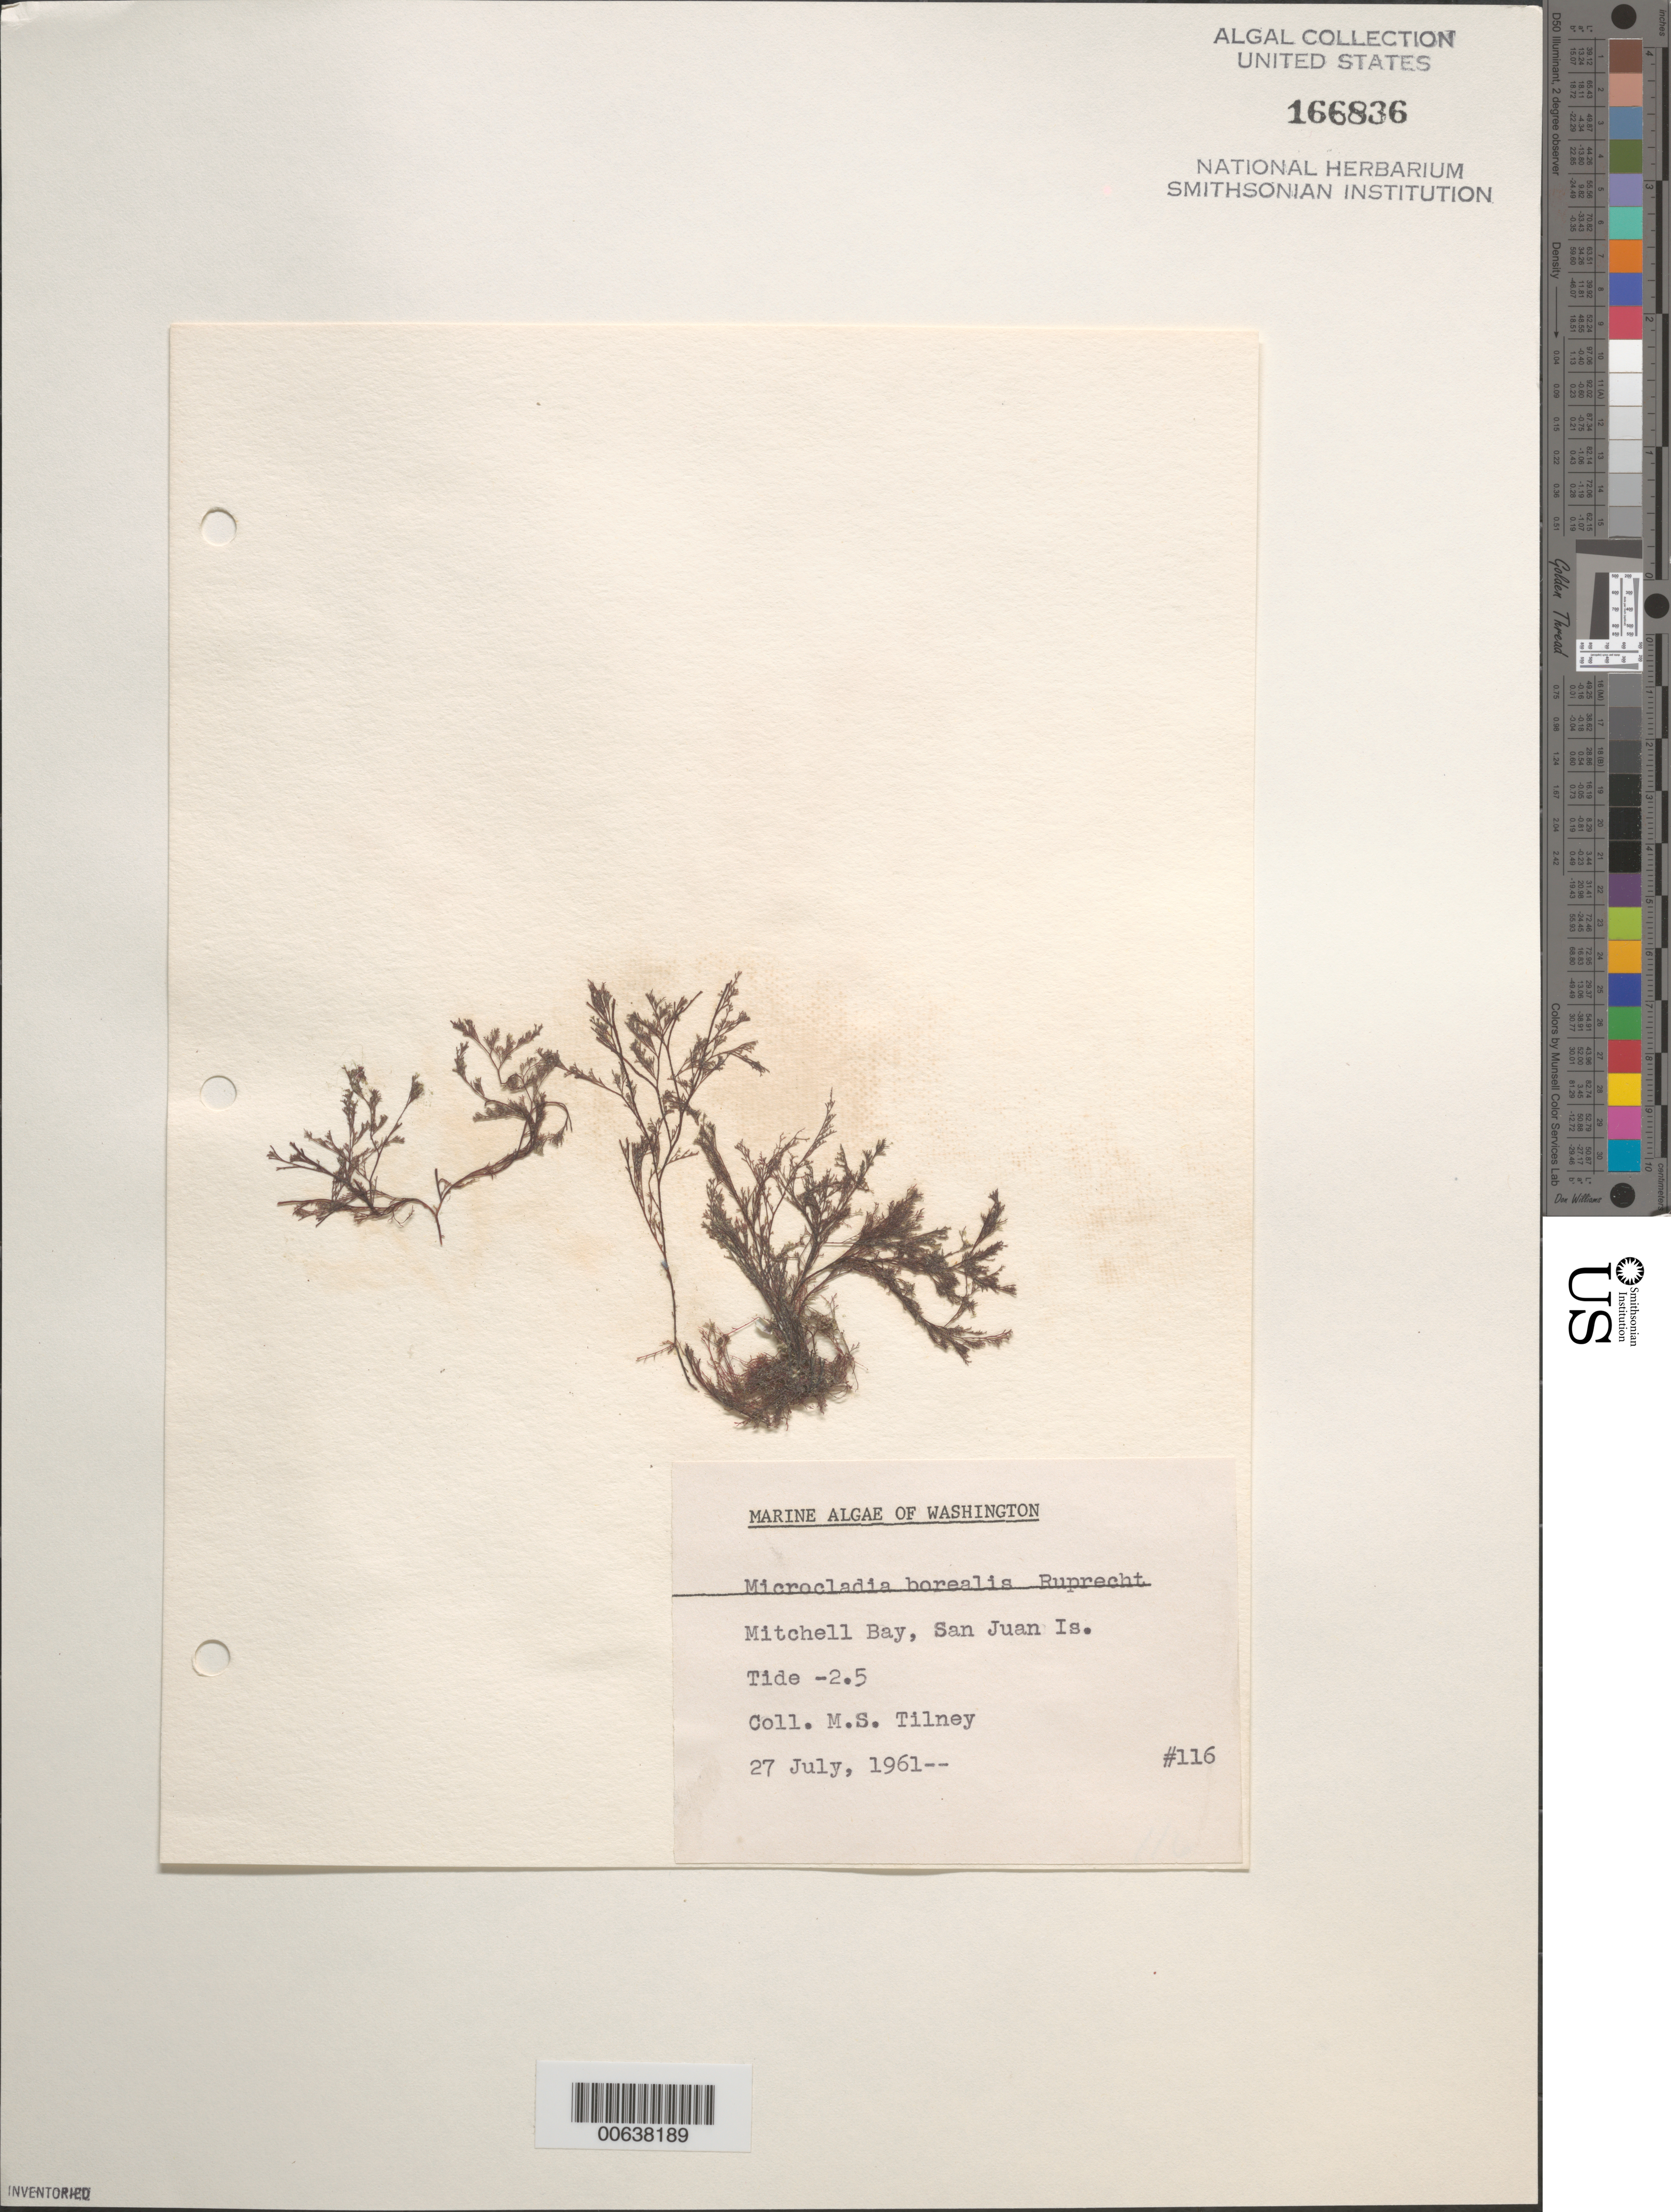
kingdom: Plantae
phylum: Rhodophyta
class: Florideophyceae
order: Ceramiales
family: Ceramiaceae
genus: Microcladia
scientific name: Microcladia borealis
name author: Rupr.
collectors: M. Tilney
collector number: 116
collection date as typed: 27 Jul 1961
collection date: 1961-07-27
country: United States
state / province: Washington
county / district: San Juan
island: San Juan Island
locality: Mitchell Bay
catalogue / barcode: US 166836